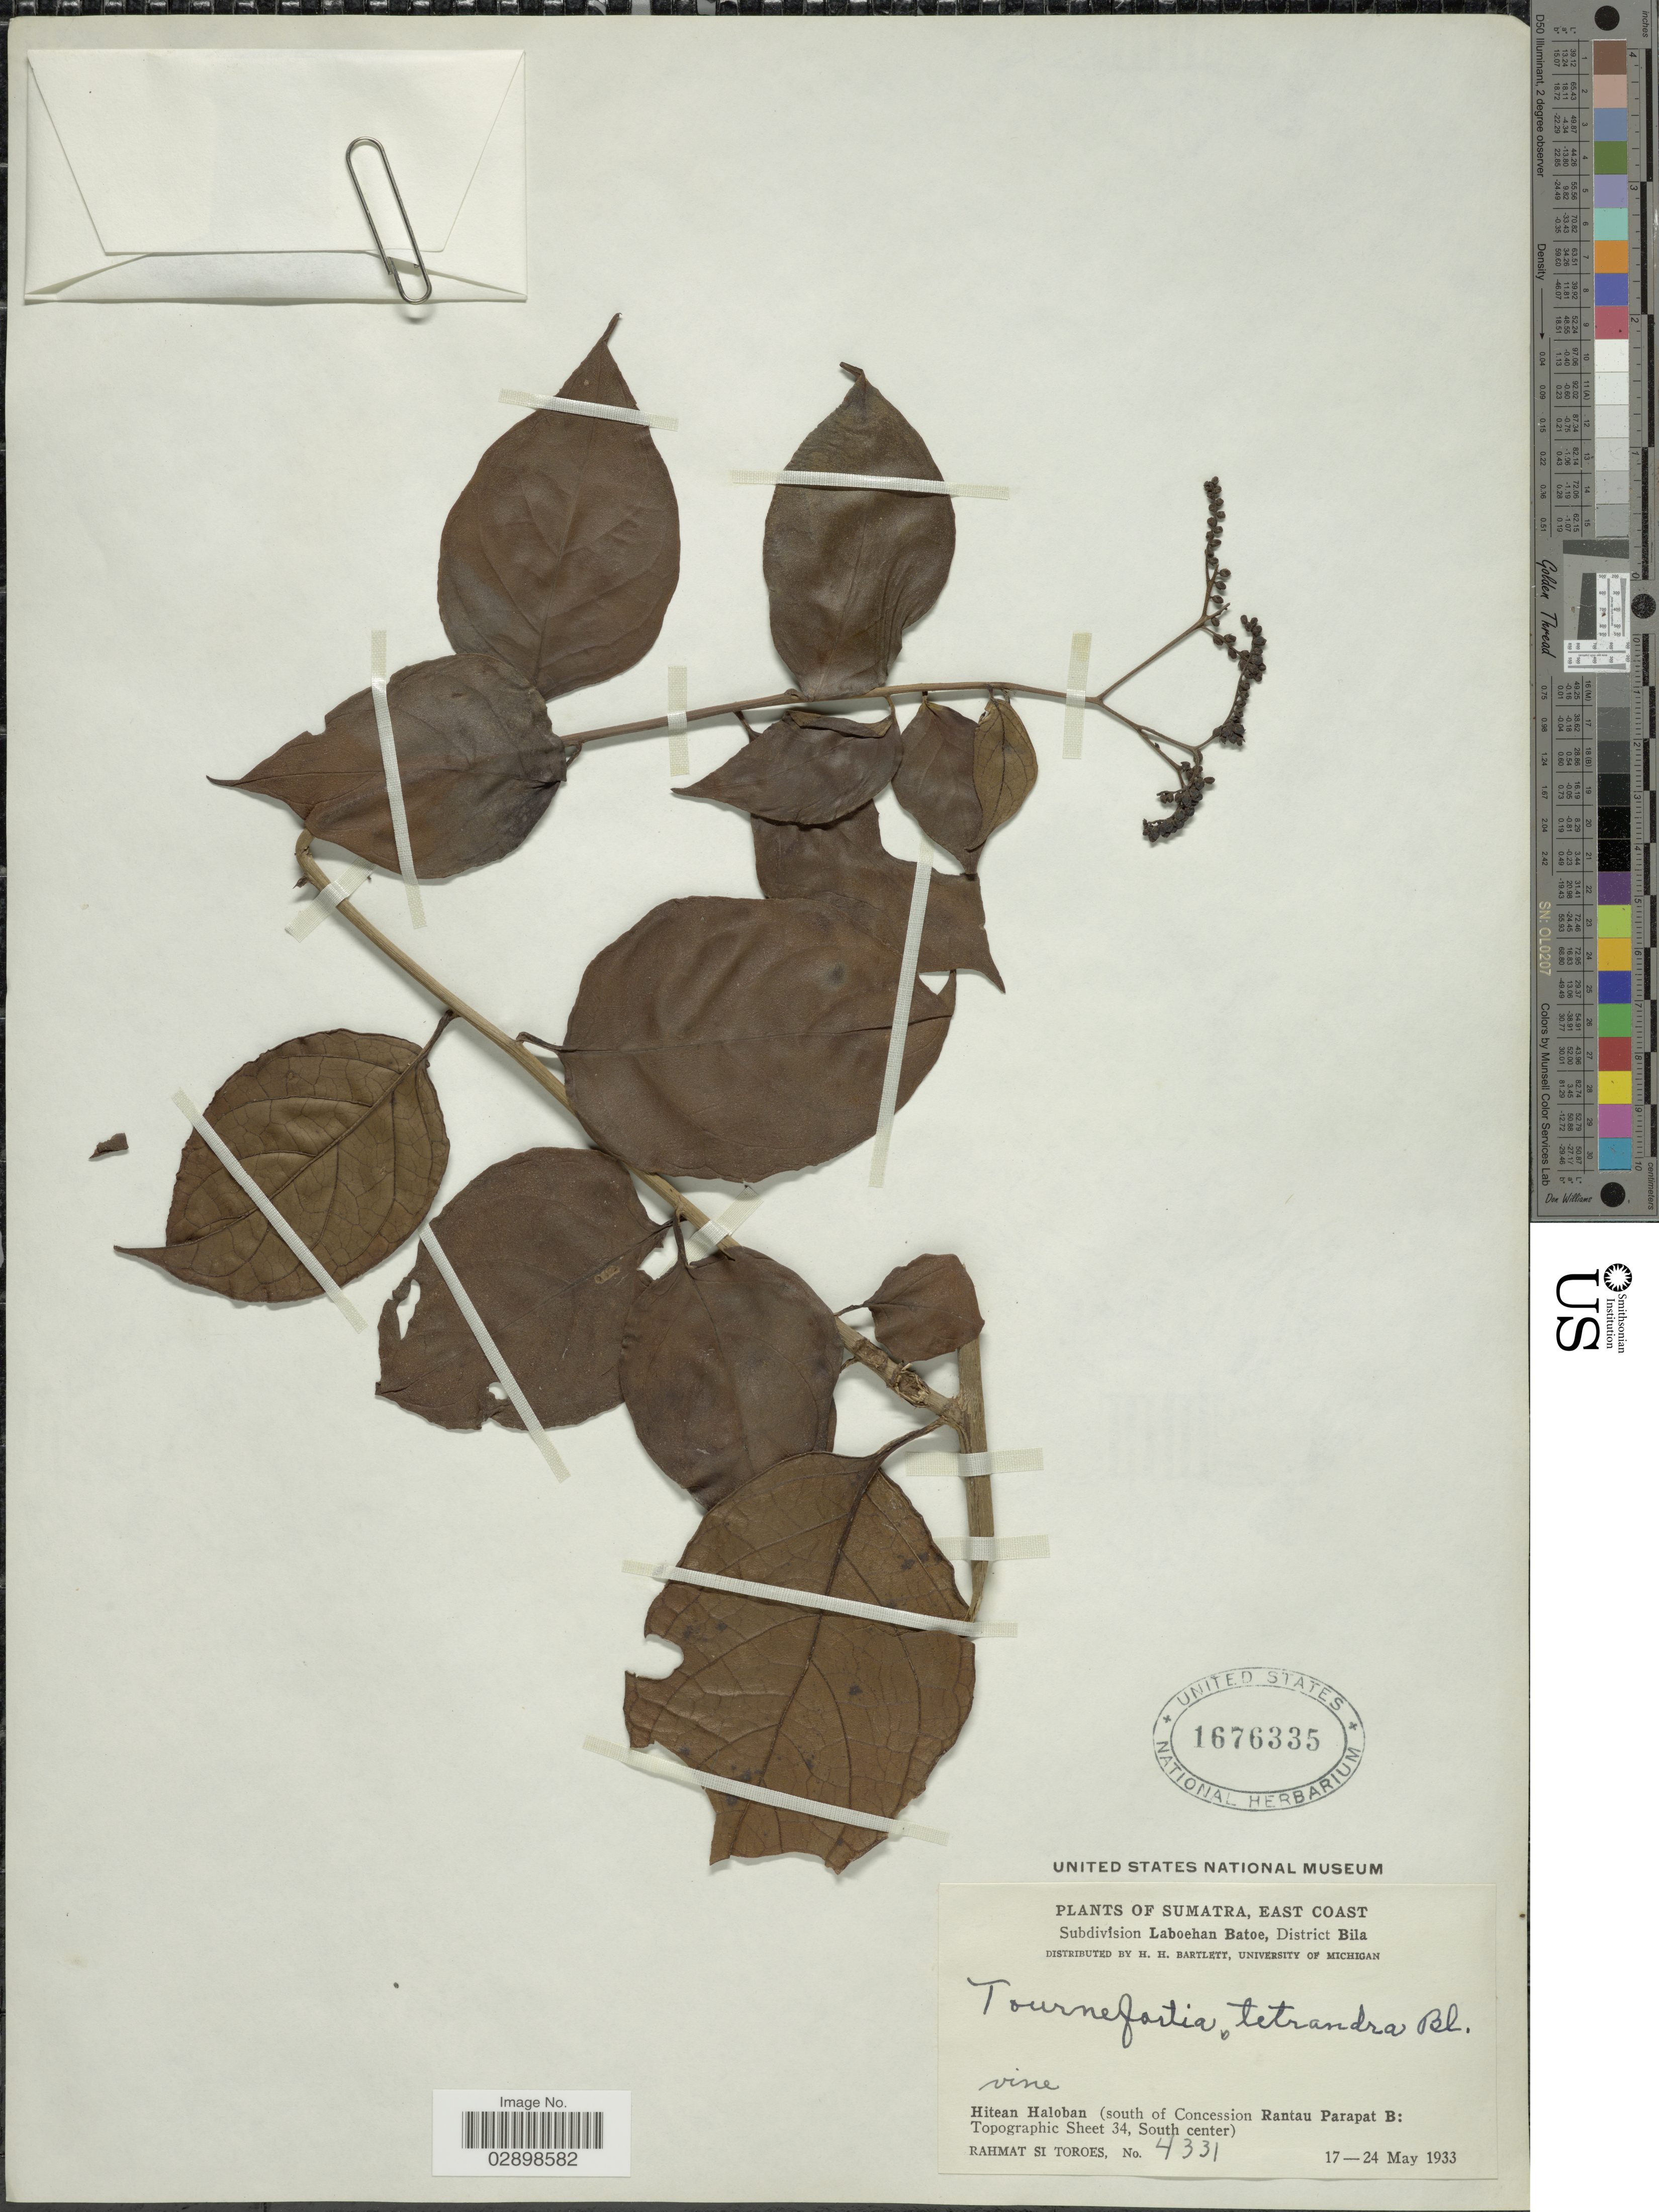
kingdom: Plantae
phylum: Tracheophyta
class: Magnoliopsida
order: Boraginales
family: Heliotropiaceae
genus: Tournefortia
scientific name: Tournefortia tetrandra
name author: Blume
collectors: Rahmat Si Boeea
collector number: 4331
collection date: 1933-05-17/1933-05-24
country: Indonesia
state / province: Sumatra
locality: East Coast. Subdivision Laboehan Batoe, District Bila. Hitean Haloban (south of Concession Rantau Parapat B: Topographic Sheet 34, South center).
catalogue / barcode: US 1676335